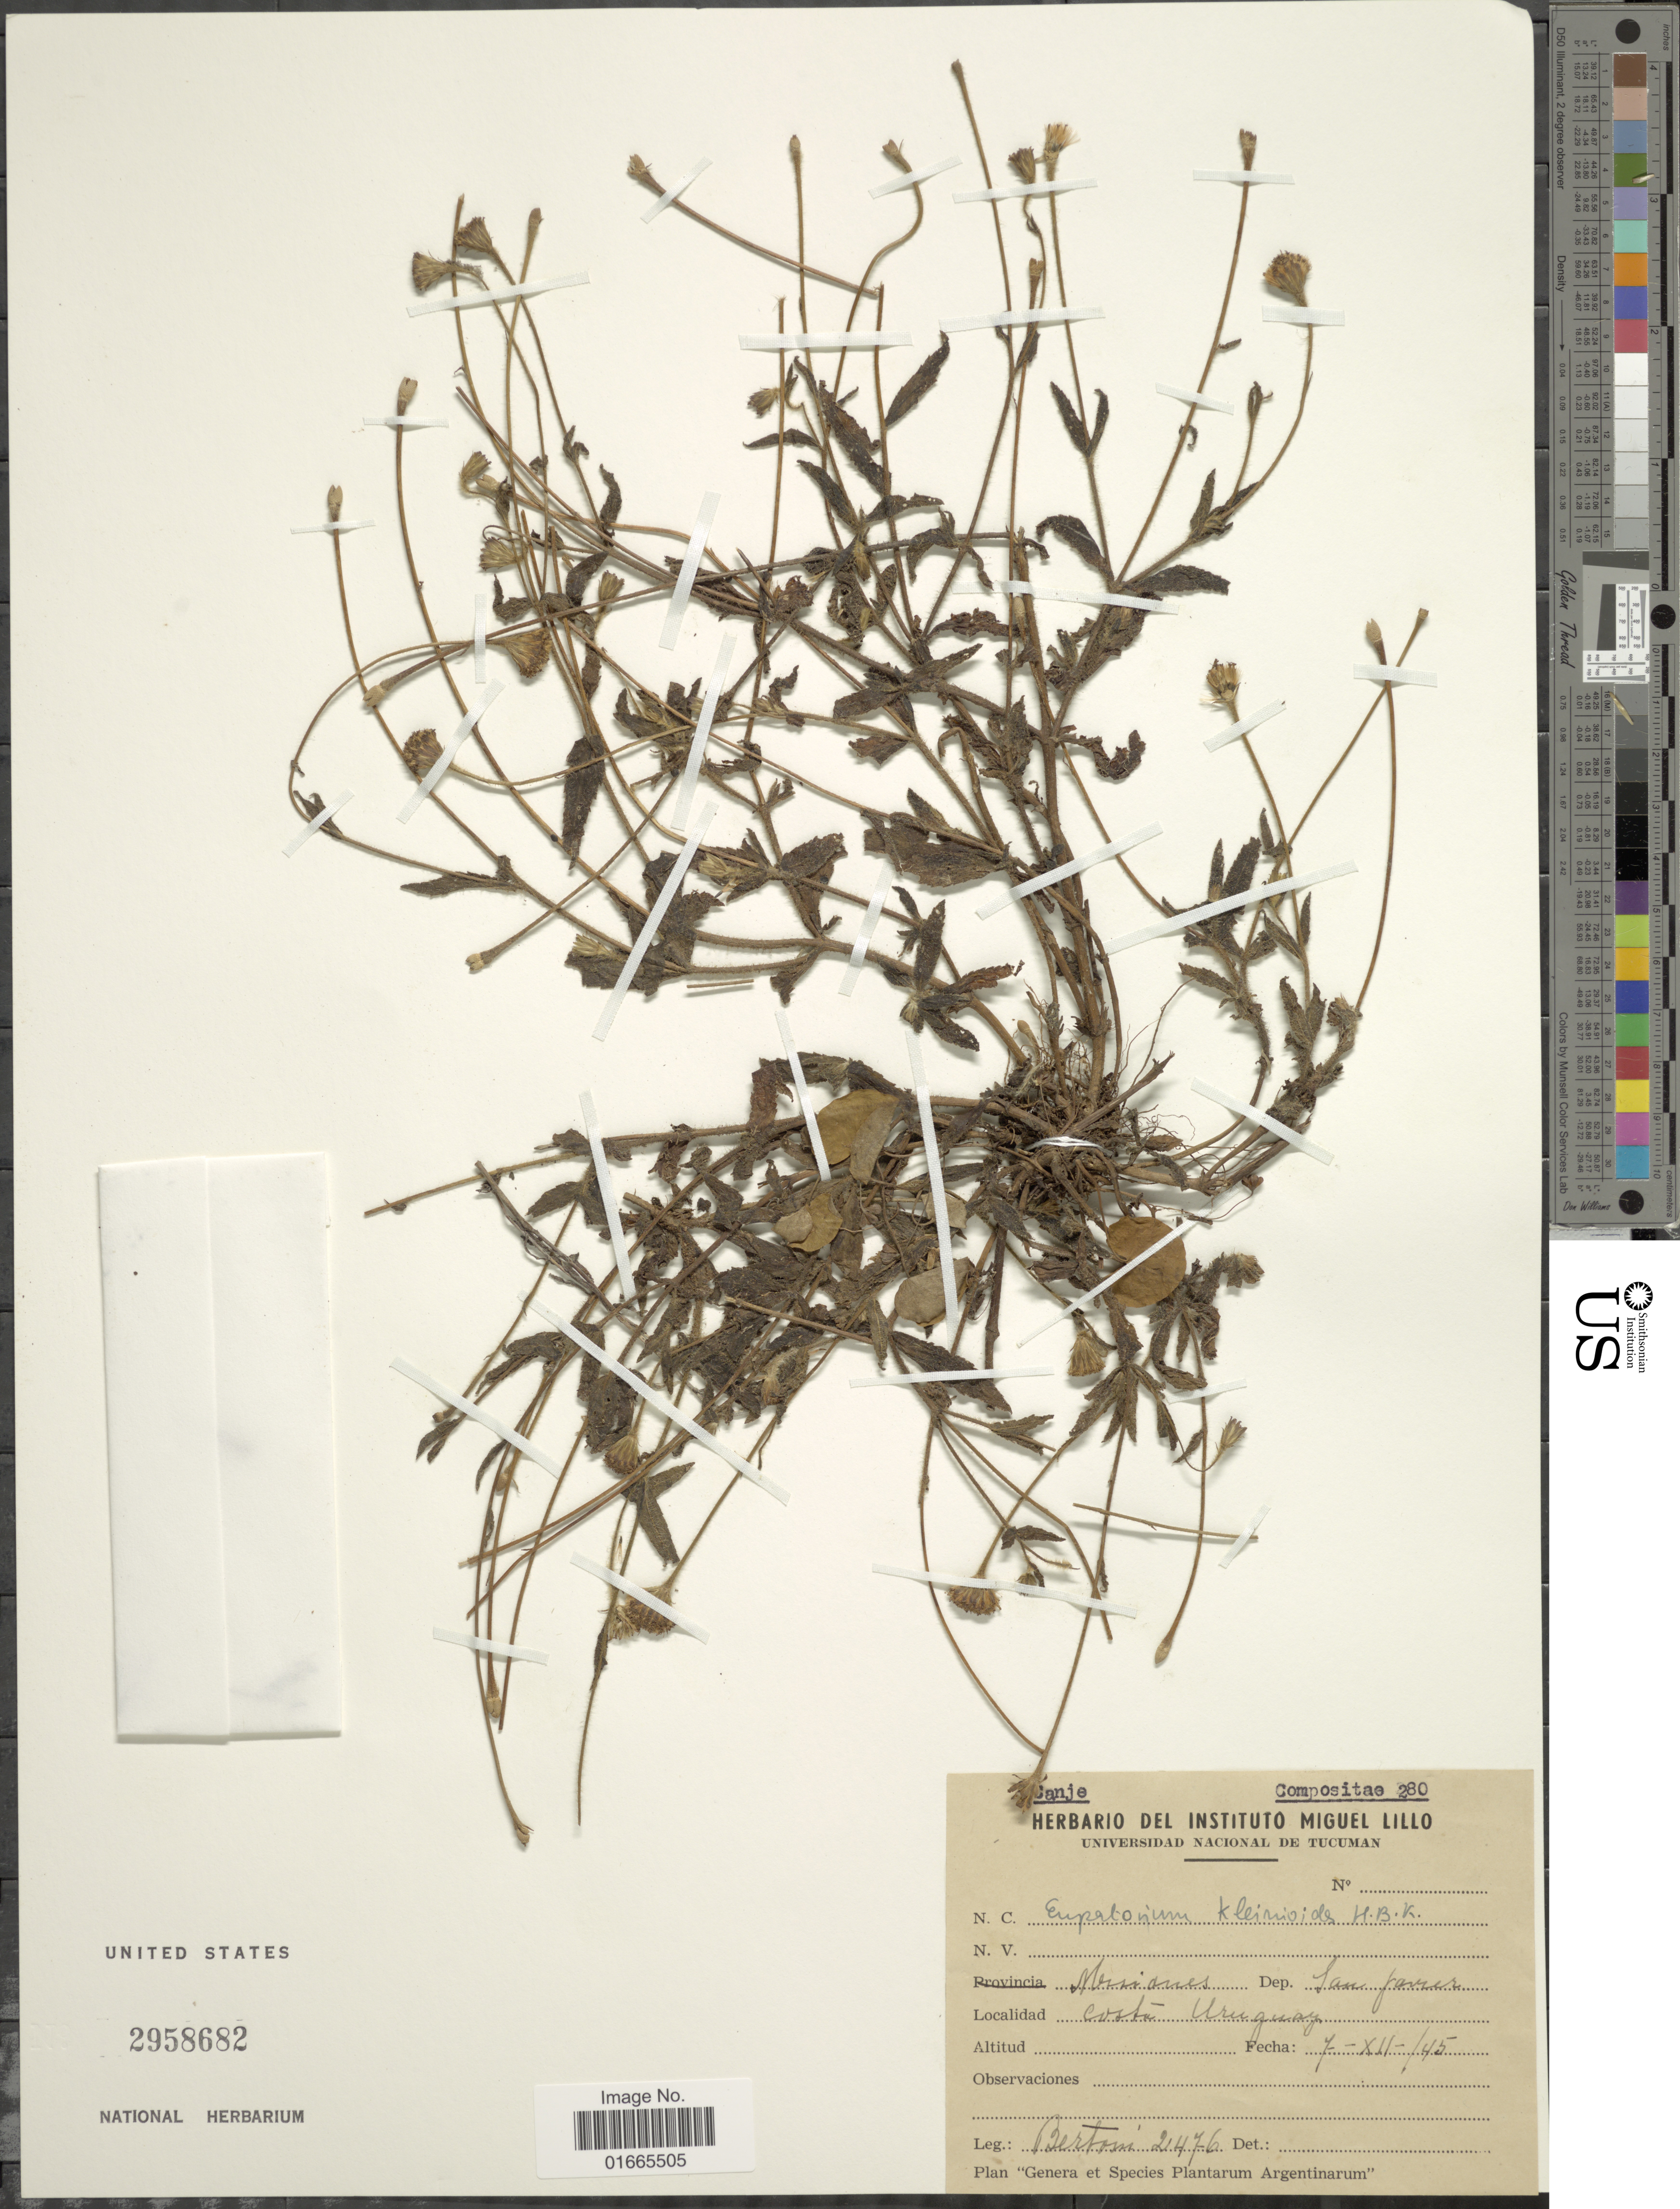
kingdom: Plantae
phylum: Tracheophyta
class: Magnoliopsida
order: Asterales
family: Asteraceae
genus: Praxelis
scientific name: Praxelis kleinioides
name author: (Kunth) Sch. Bip.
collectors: -- Bertoni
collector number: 21476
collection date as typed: Transcribed d/m/y: 7/12/45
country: Argentina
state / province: Misiones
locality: Dep. San javier, Costá Uruguay.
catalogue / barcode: US 2958682